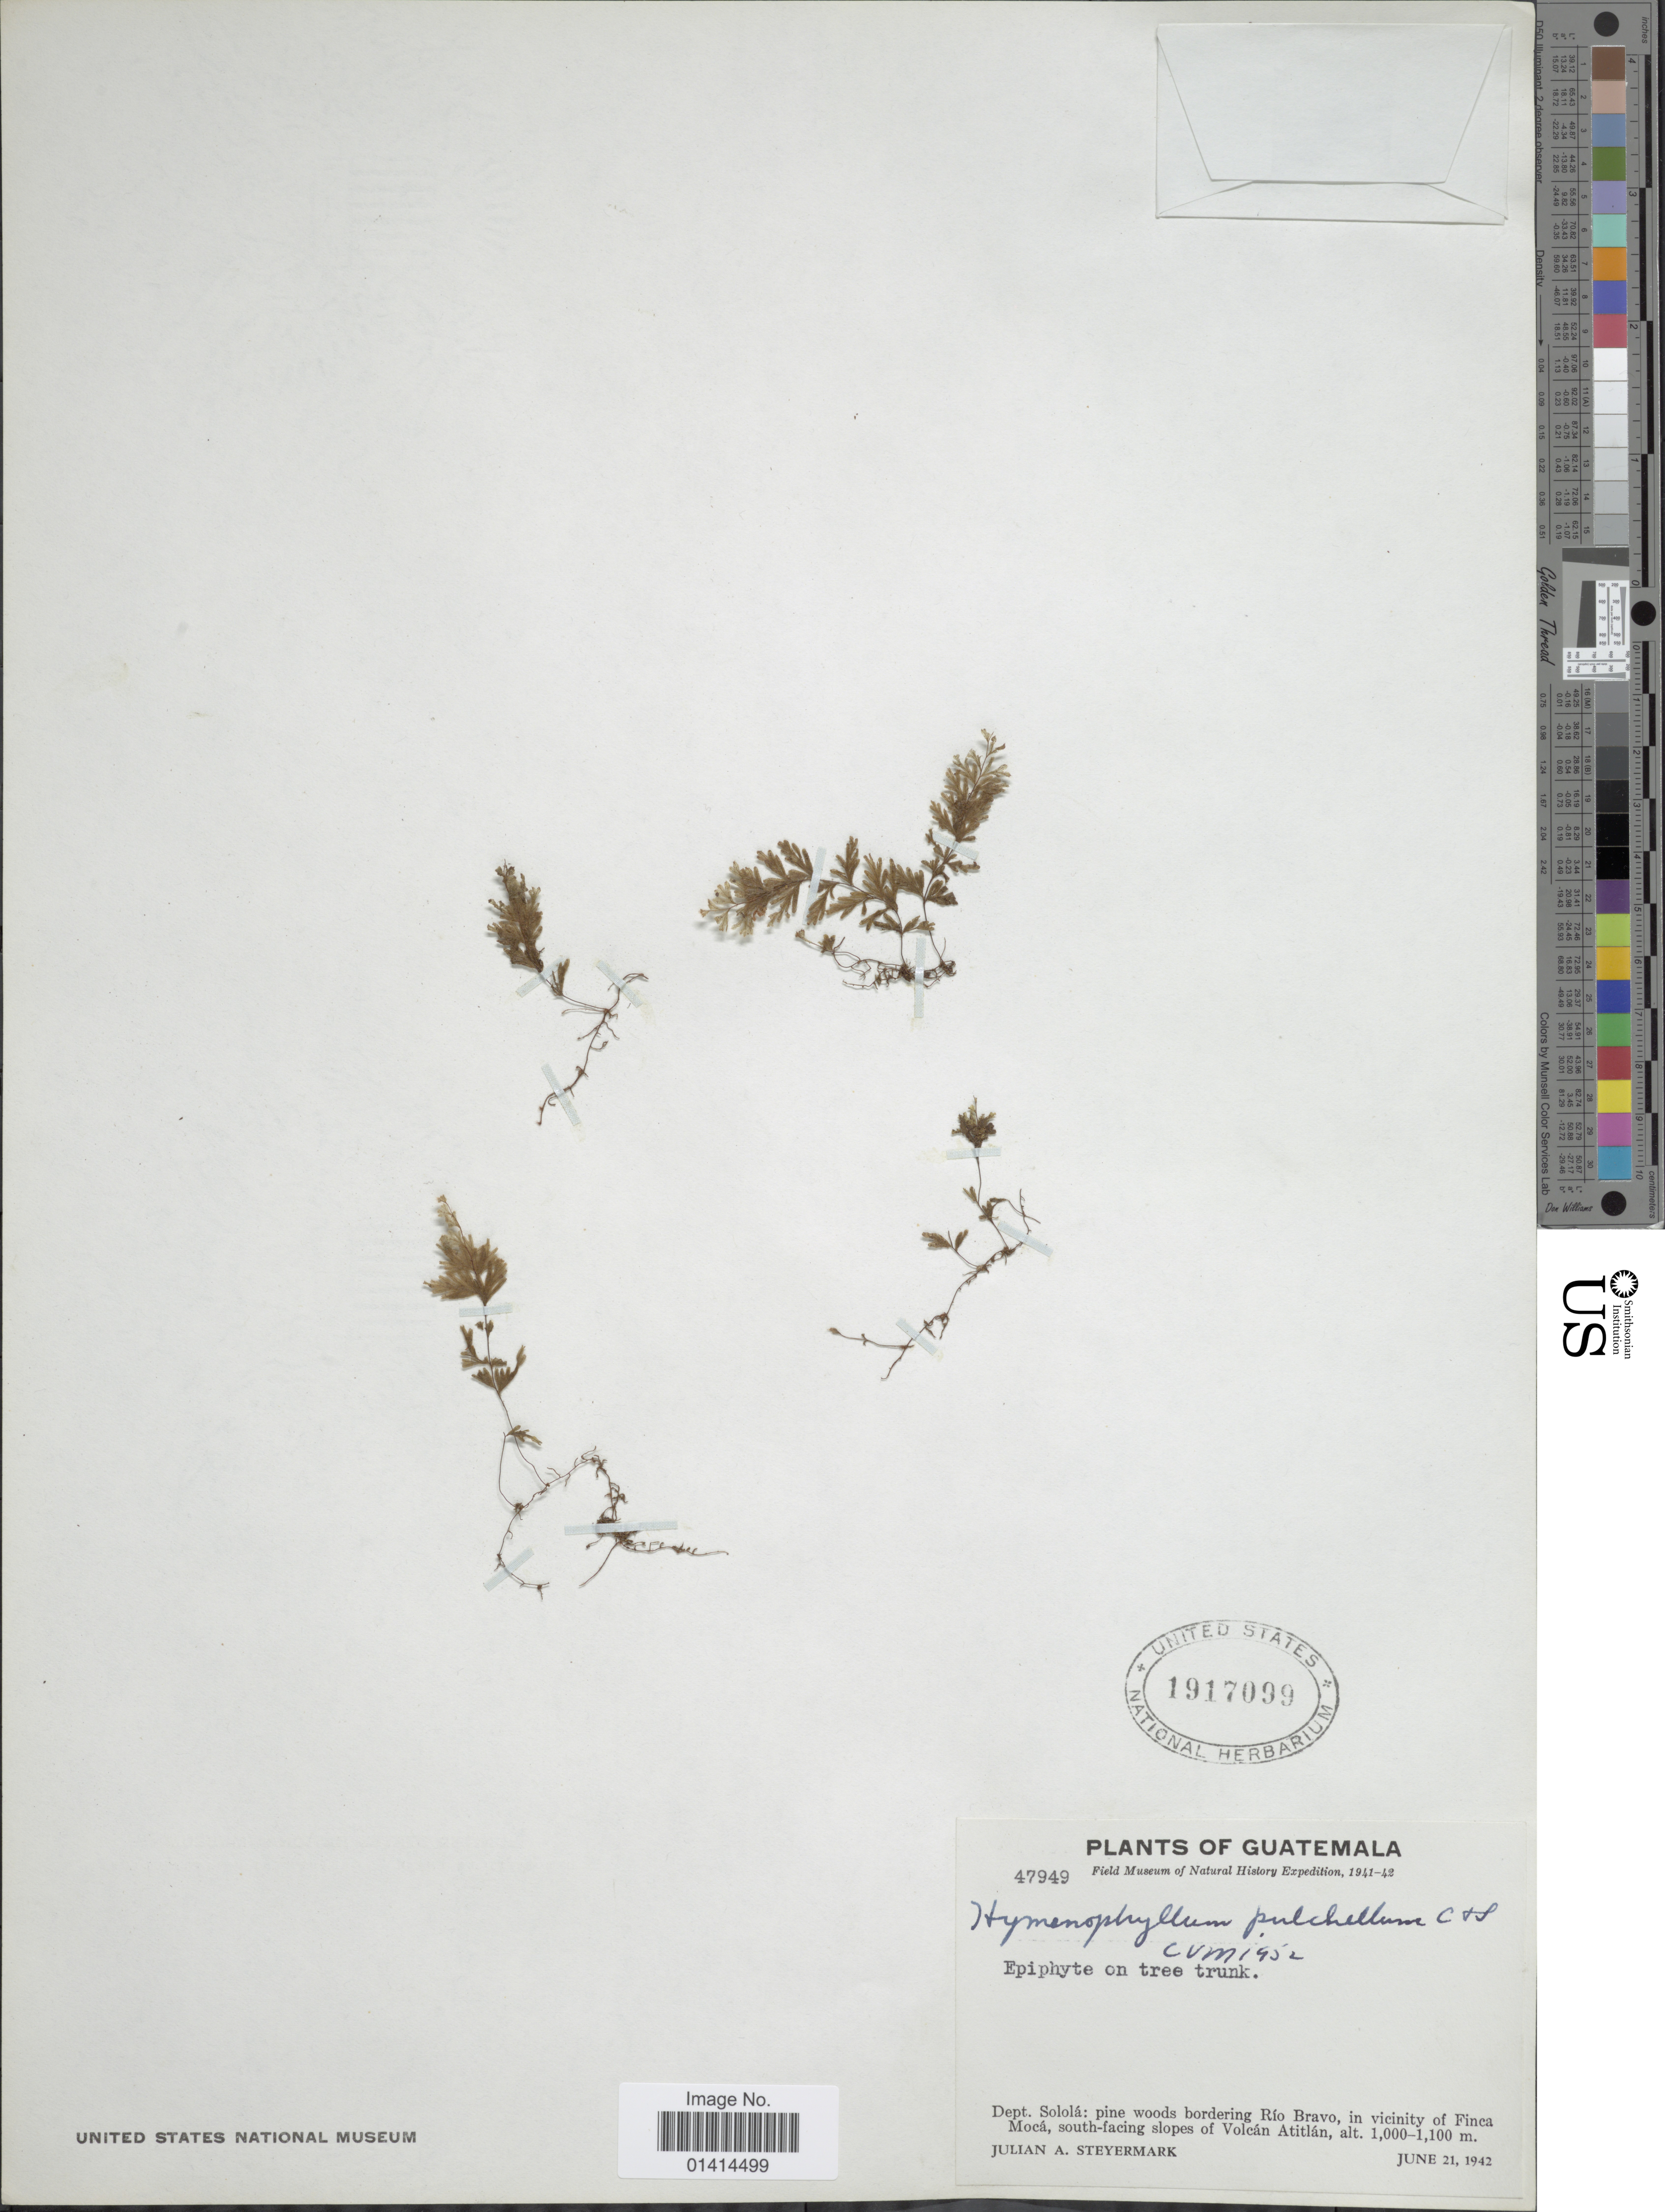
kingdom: Plantae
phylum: Tracheophyta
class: Polypodiopsida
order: Hymenophyllales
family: Hymenophyllaceae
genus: Hymenophyllum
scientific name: Hymenophyllum pulchellum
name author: Schltdl. & Cham.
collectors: J. Steyermark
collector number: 47949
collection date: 1942-06-21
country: Guatemala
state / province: Sololá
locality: Dept. Sololá: pine woods bordering Río Bravo, in vicinity of Finca Mocá, south-facing slopes of Volcán Atitlán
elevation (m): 1000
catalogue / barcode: US 1917099